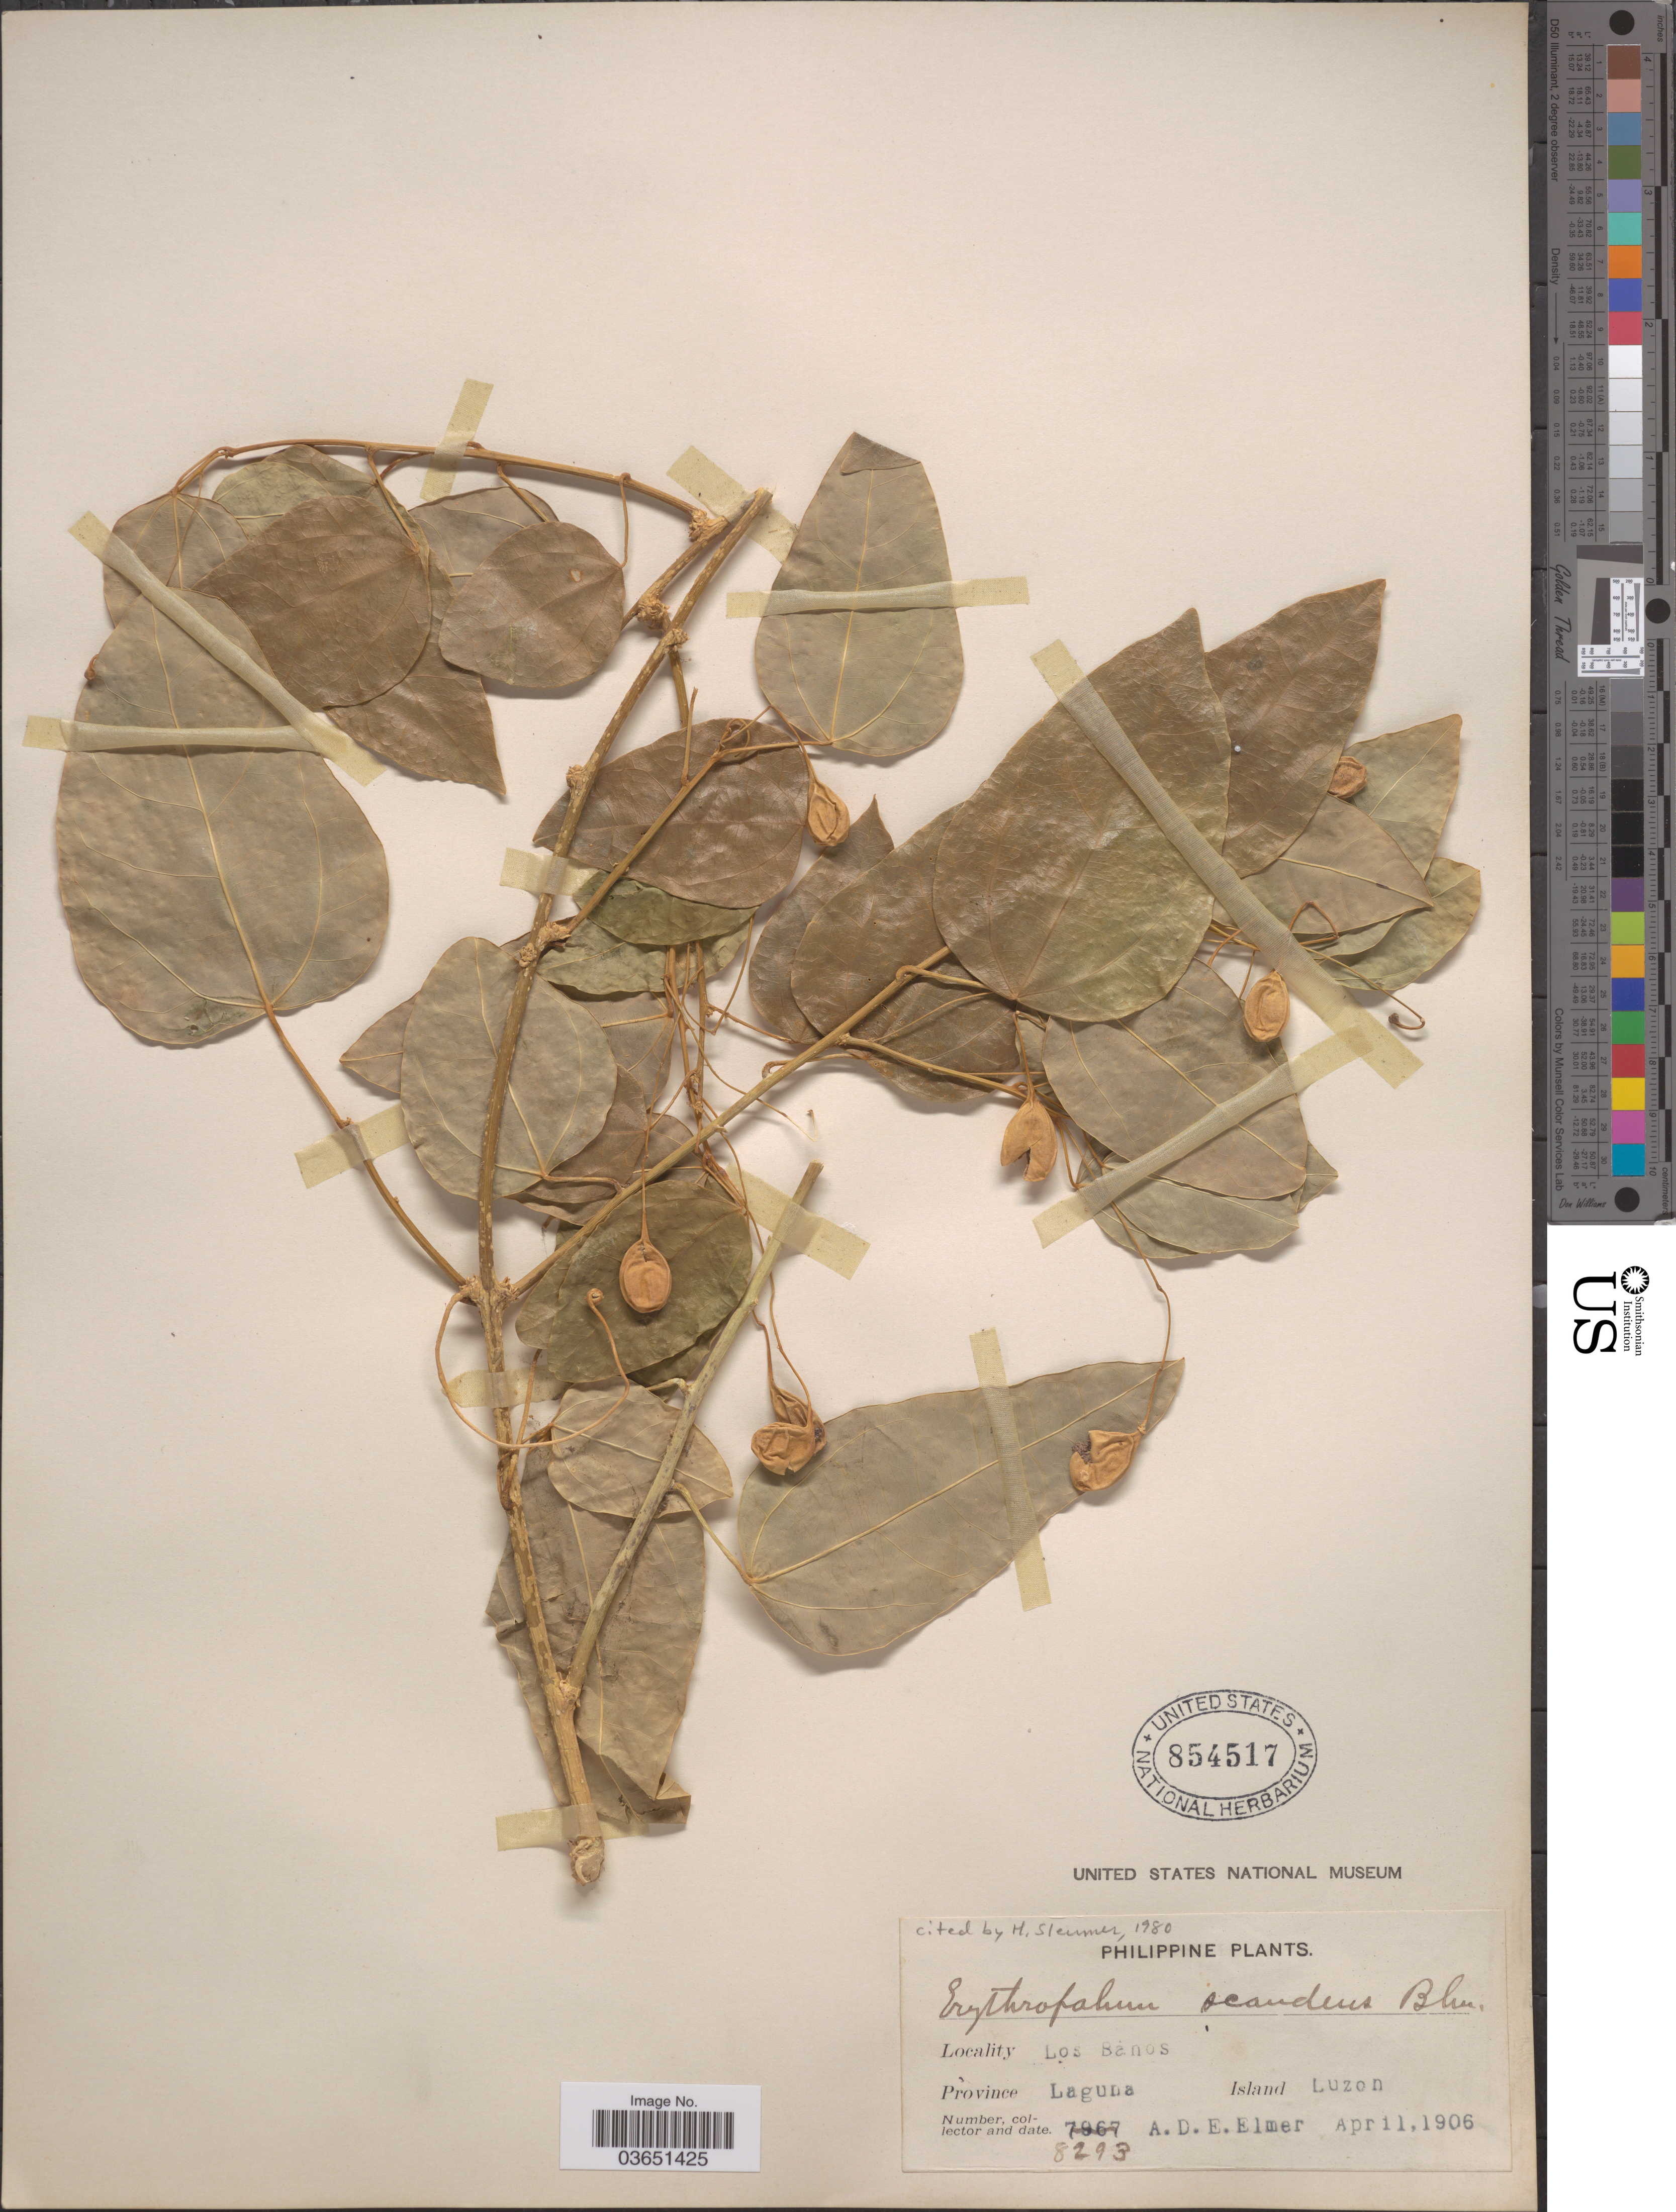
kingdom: Plantae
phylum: Tracheophyta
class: Magnoliopsida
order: Santalales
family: Erythropalaceae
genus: Erythropalum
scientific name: Erythropalum scandens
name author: Blume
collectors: A. D. E. Elmer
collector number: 8293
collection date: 1906-04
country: Philippines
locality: Los Banos. Province Laguna. Island Luzon.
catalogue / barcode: US 854517